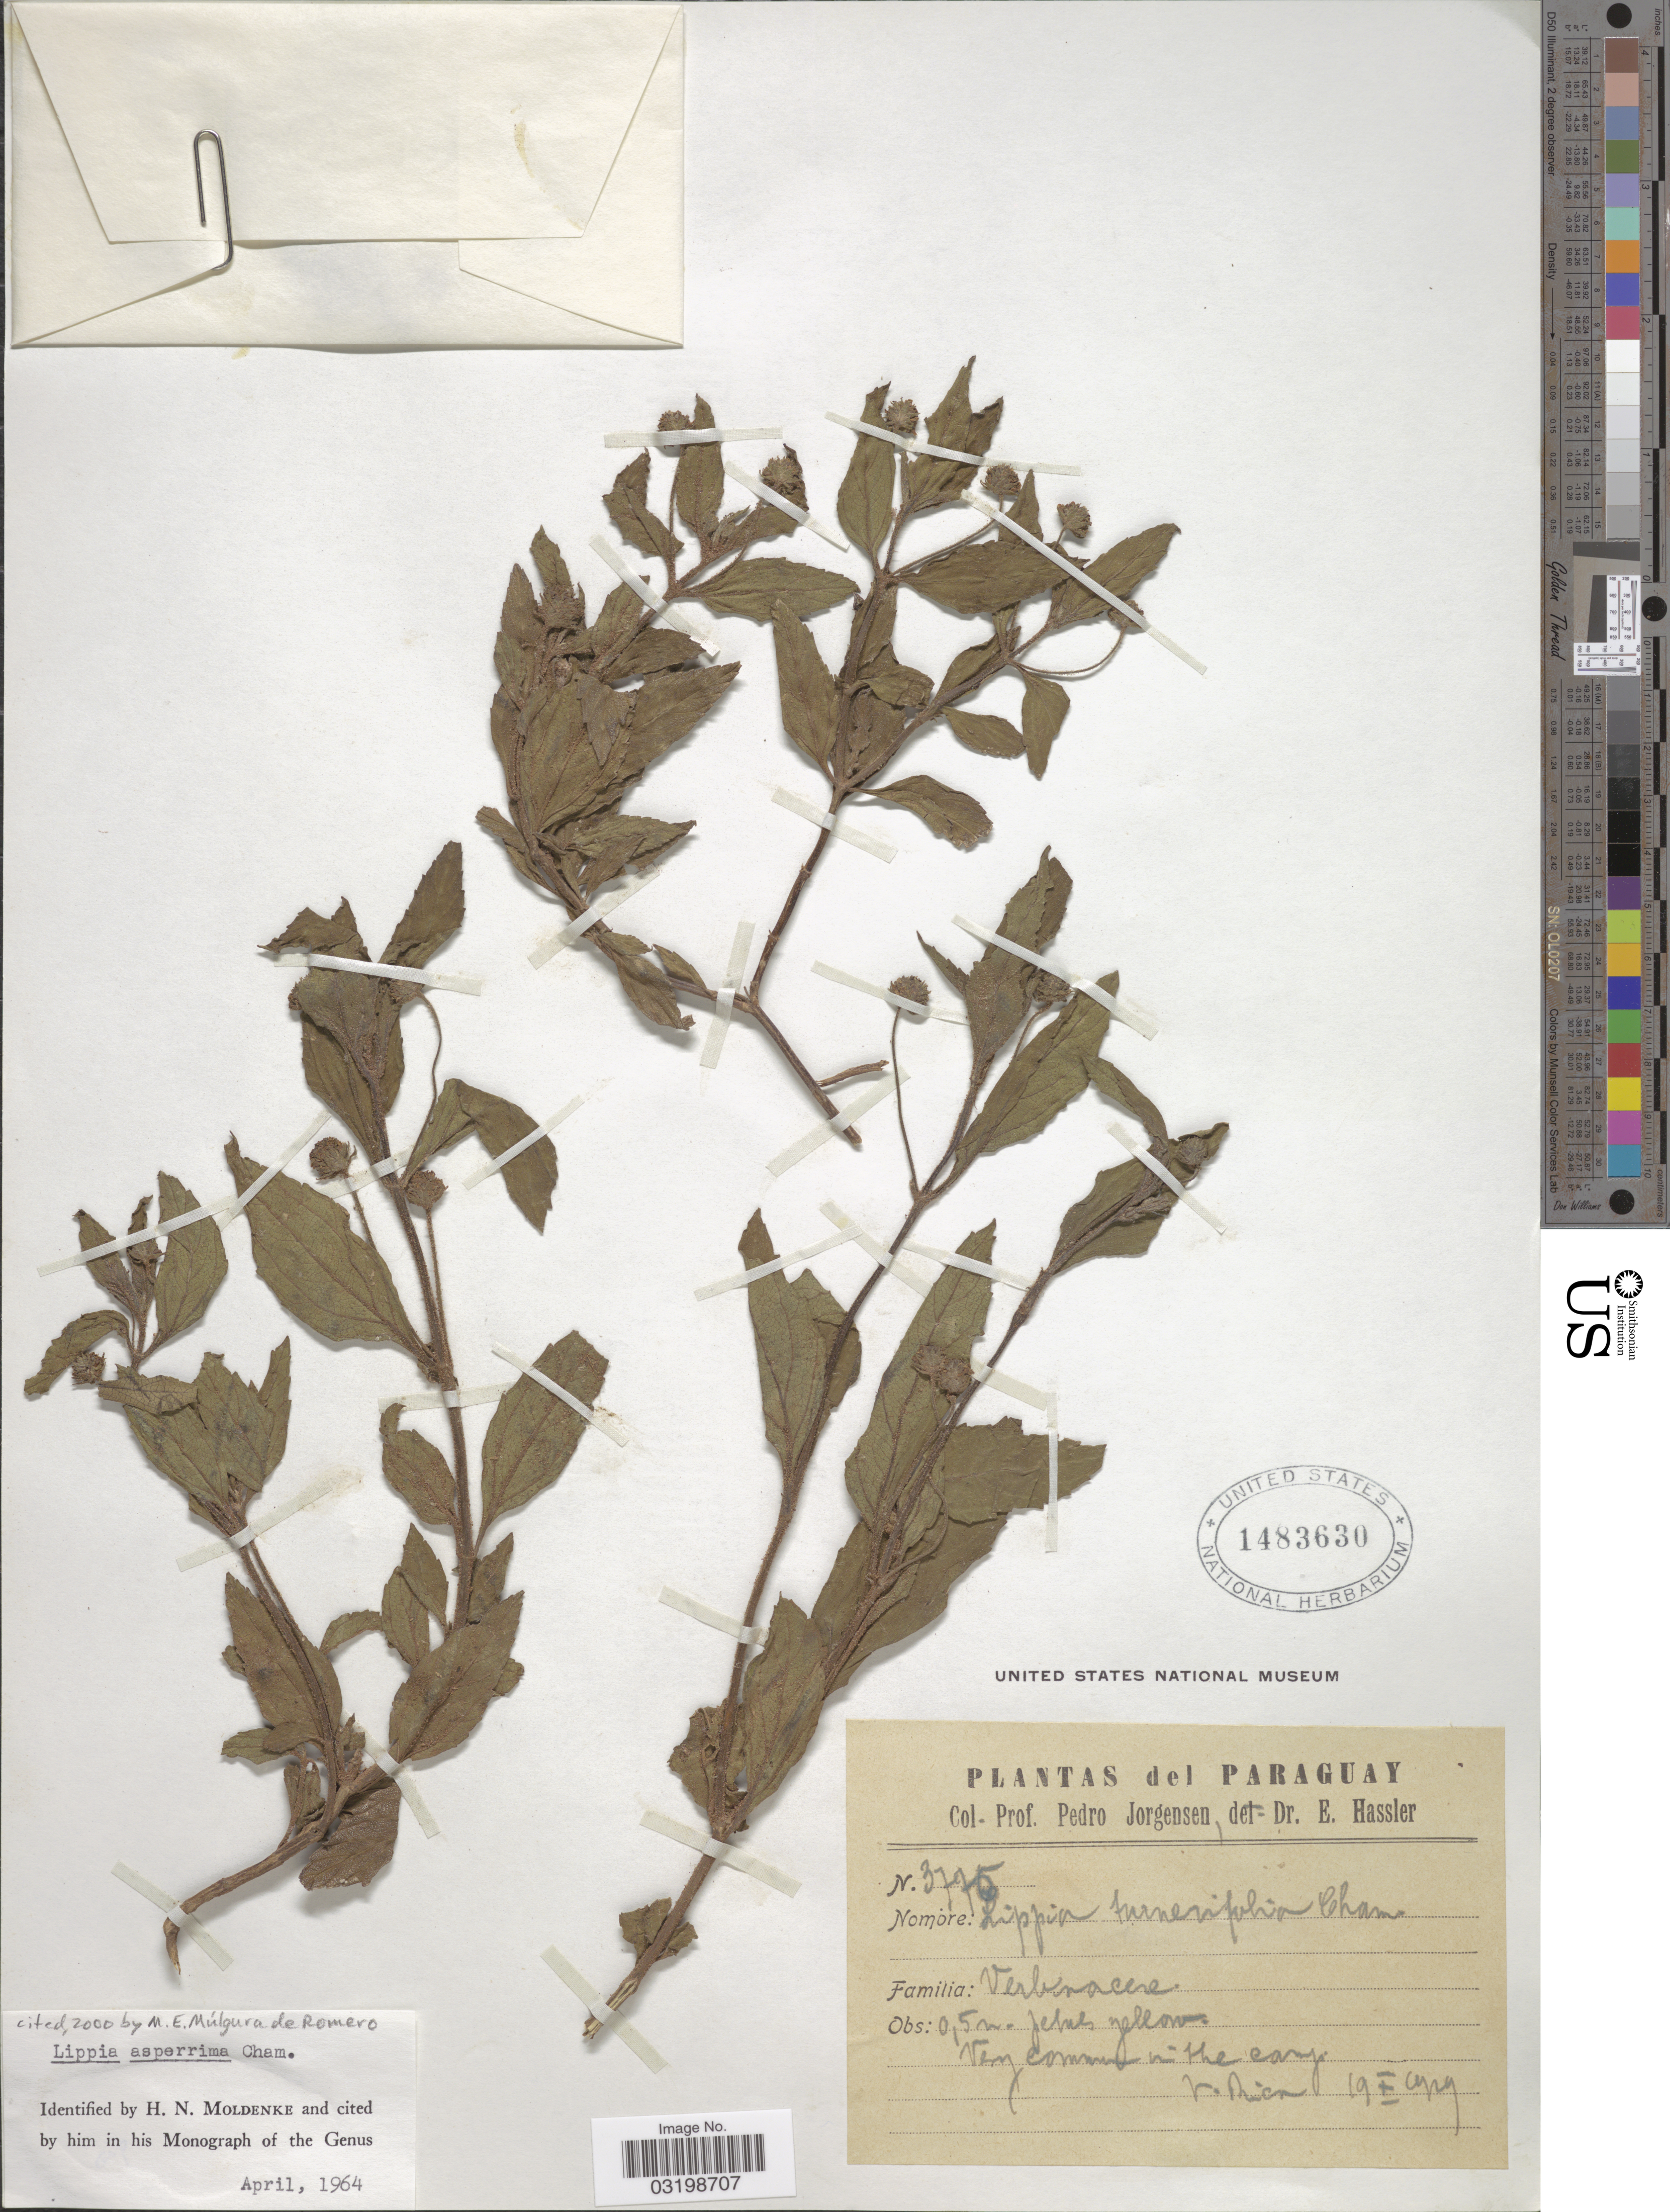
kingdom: Plantae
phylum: Tracheophyta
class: Magnoliopsida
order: Lamiales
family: Verbenaceae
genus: Lippia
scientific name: Lippia asperrima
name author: Cham.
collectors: P. Jörgensen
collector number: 3776*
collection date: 1929-10-19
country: Paraguay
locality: V. Rica.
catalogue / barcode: US 1483630